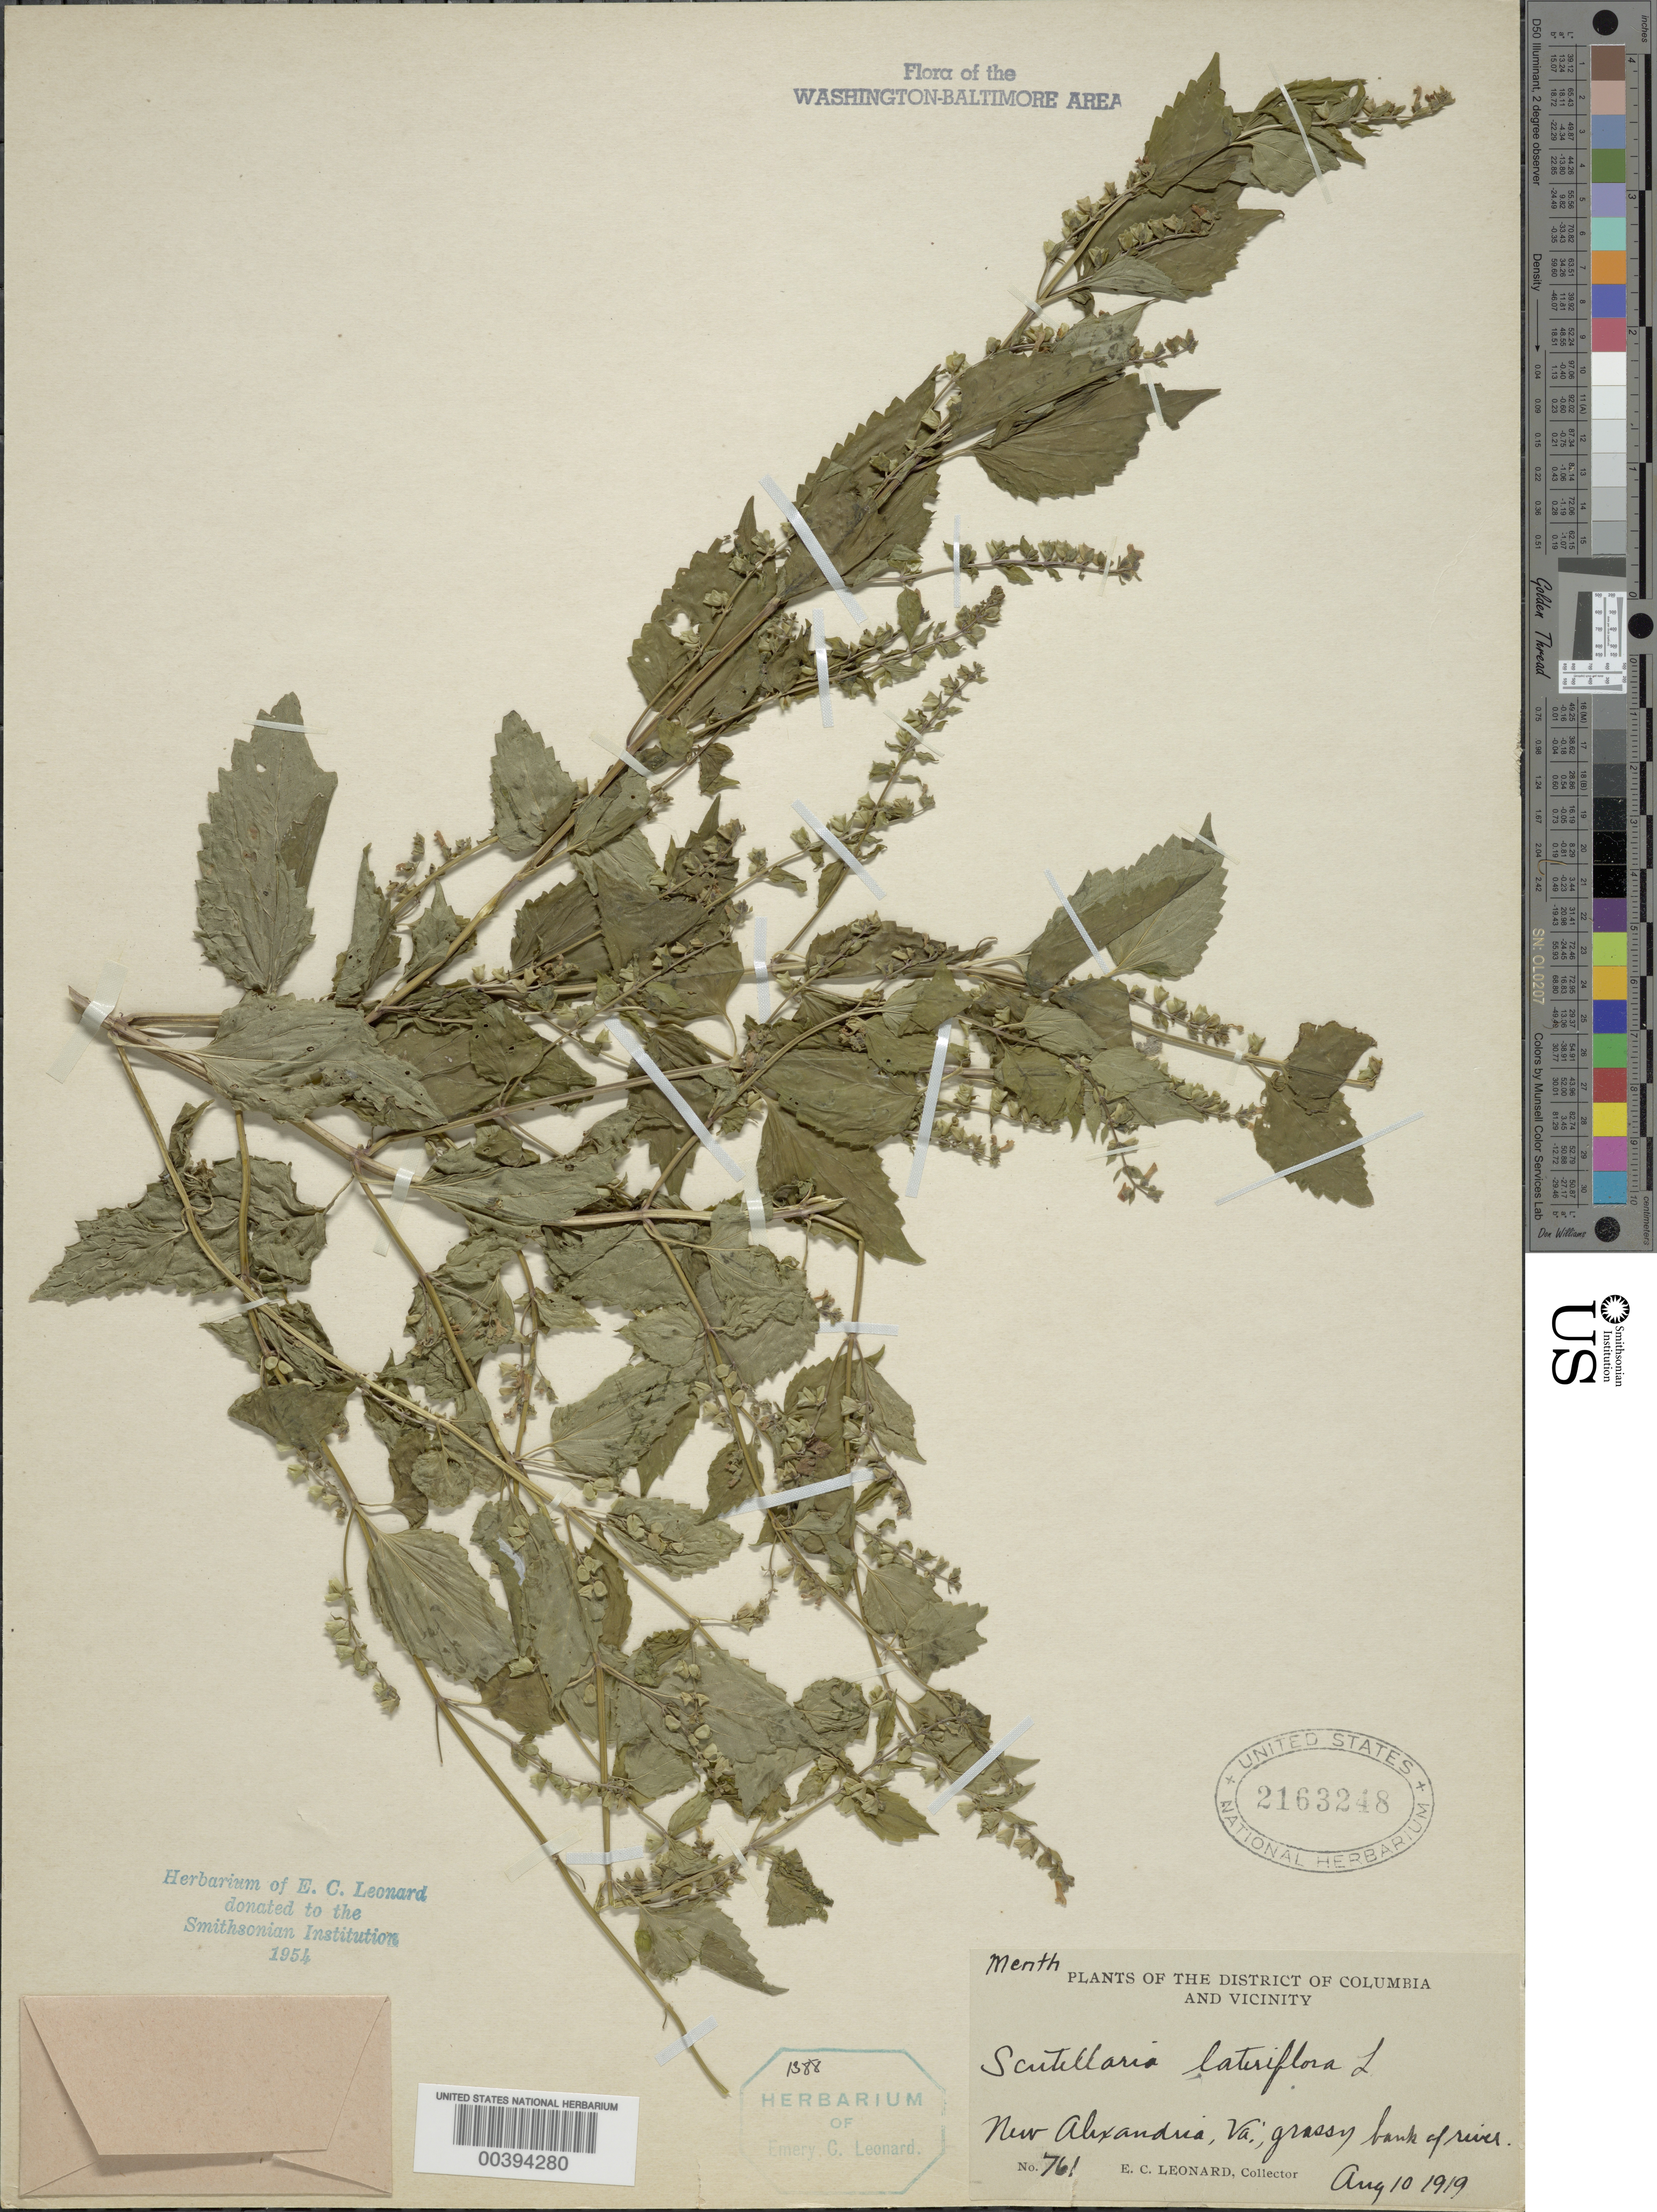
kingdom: Plantae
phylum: Tracheophyta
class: Magnoliopsida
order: Lamiales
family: Lamiaceae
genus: Scutellaria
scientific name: Scutellaria lateriflora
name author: L.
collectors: E. C. Leonard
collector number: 761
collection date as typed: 10 Aug 1919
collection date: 1919-08-10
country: United States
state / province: Virginia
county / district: Fairfax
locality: New Alexandria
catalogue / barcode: US 2163248